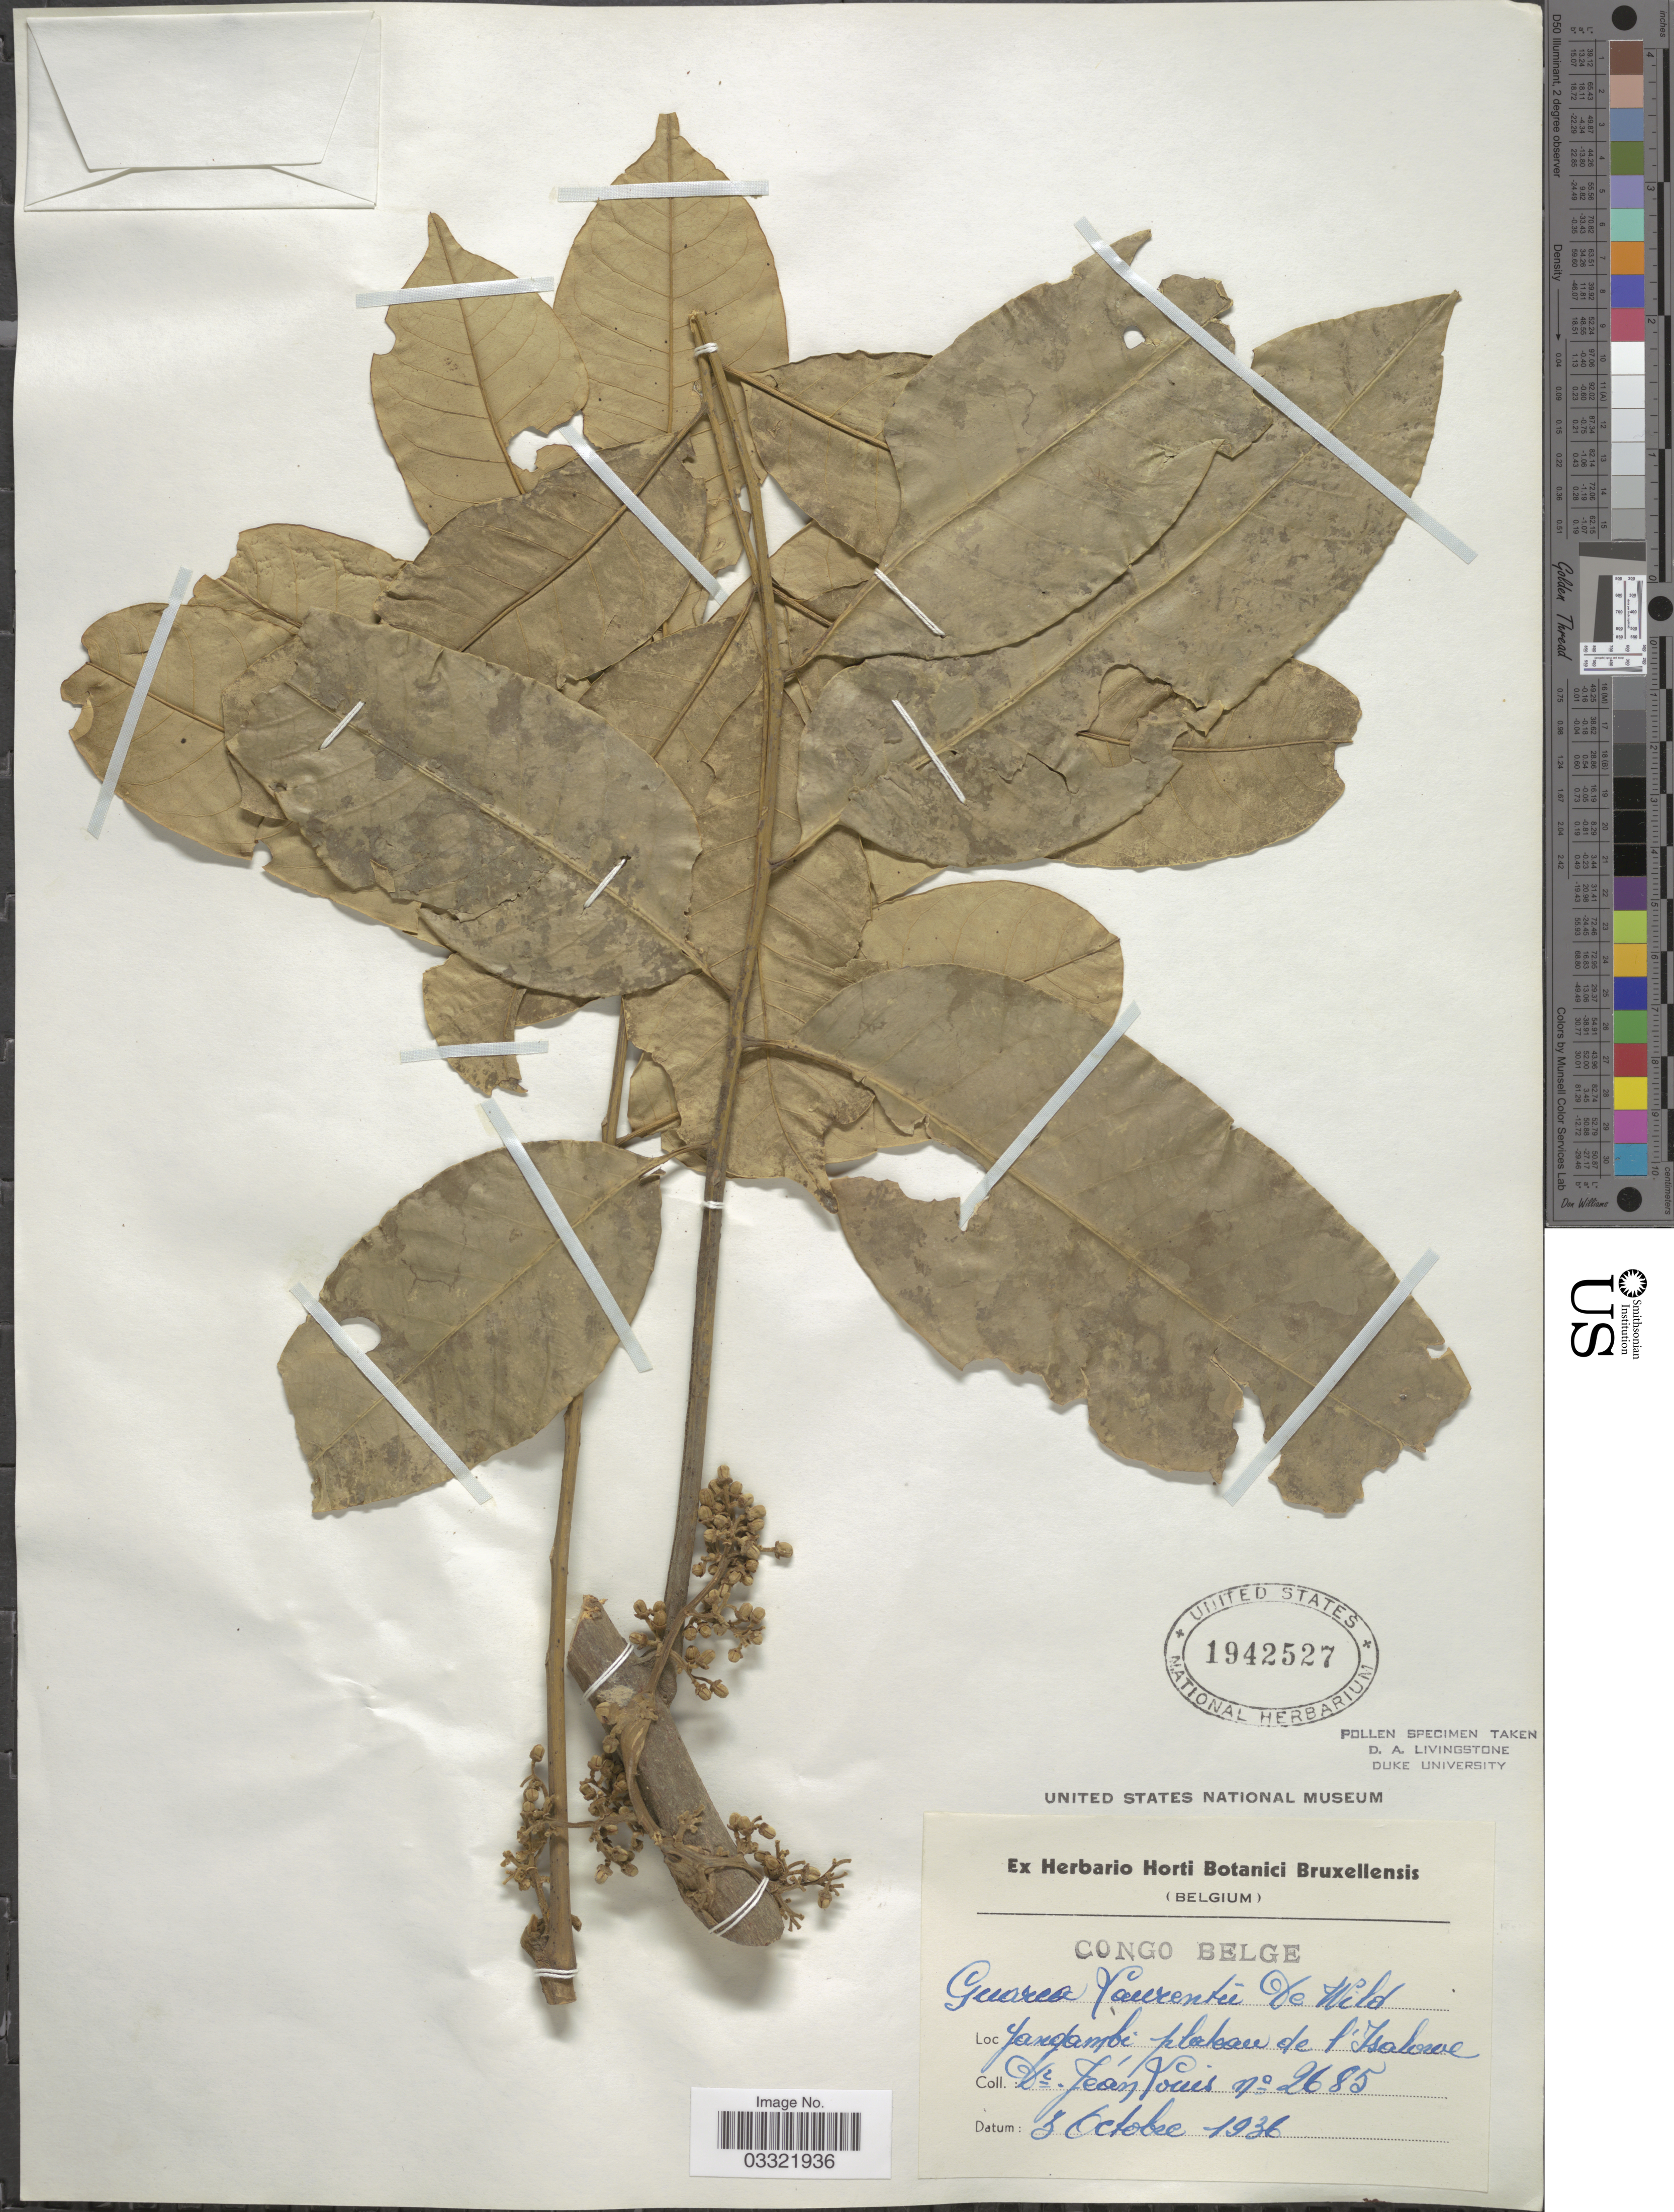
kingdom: Plantae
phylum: Tracheophyta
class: Magnoliopsida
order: Sapindales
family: Meliaceae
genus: Leplaea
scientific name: Leplaea laurentii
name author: (De Wild.) Koenen & J.J. de Wilde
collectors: J. Louis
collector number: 2685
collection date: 1936-10-03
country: Congo, Democratic Republic of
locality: Congo Belge, Yangambi plateau de l'Isalowe.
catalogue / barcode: US 1942527